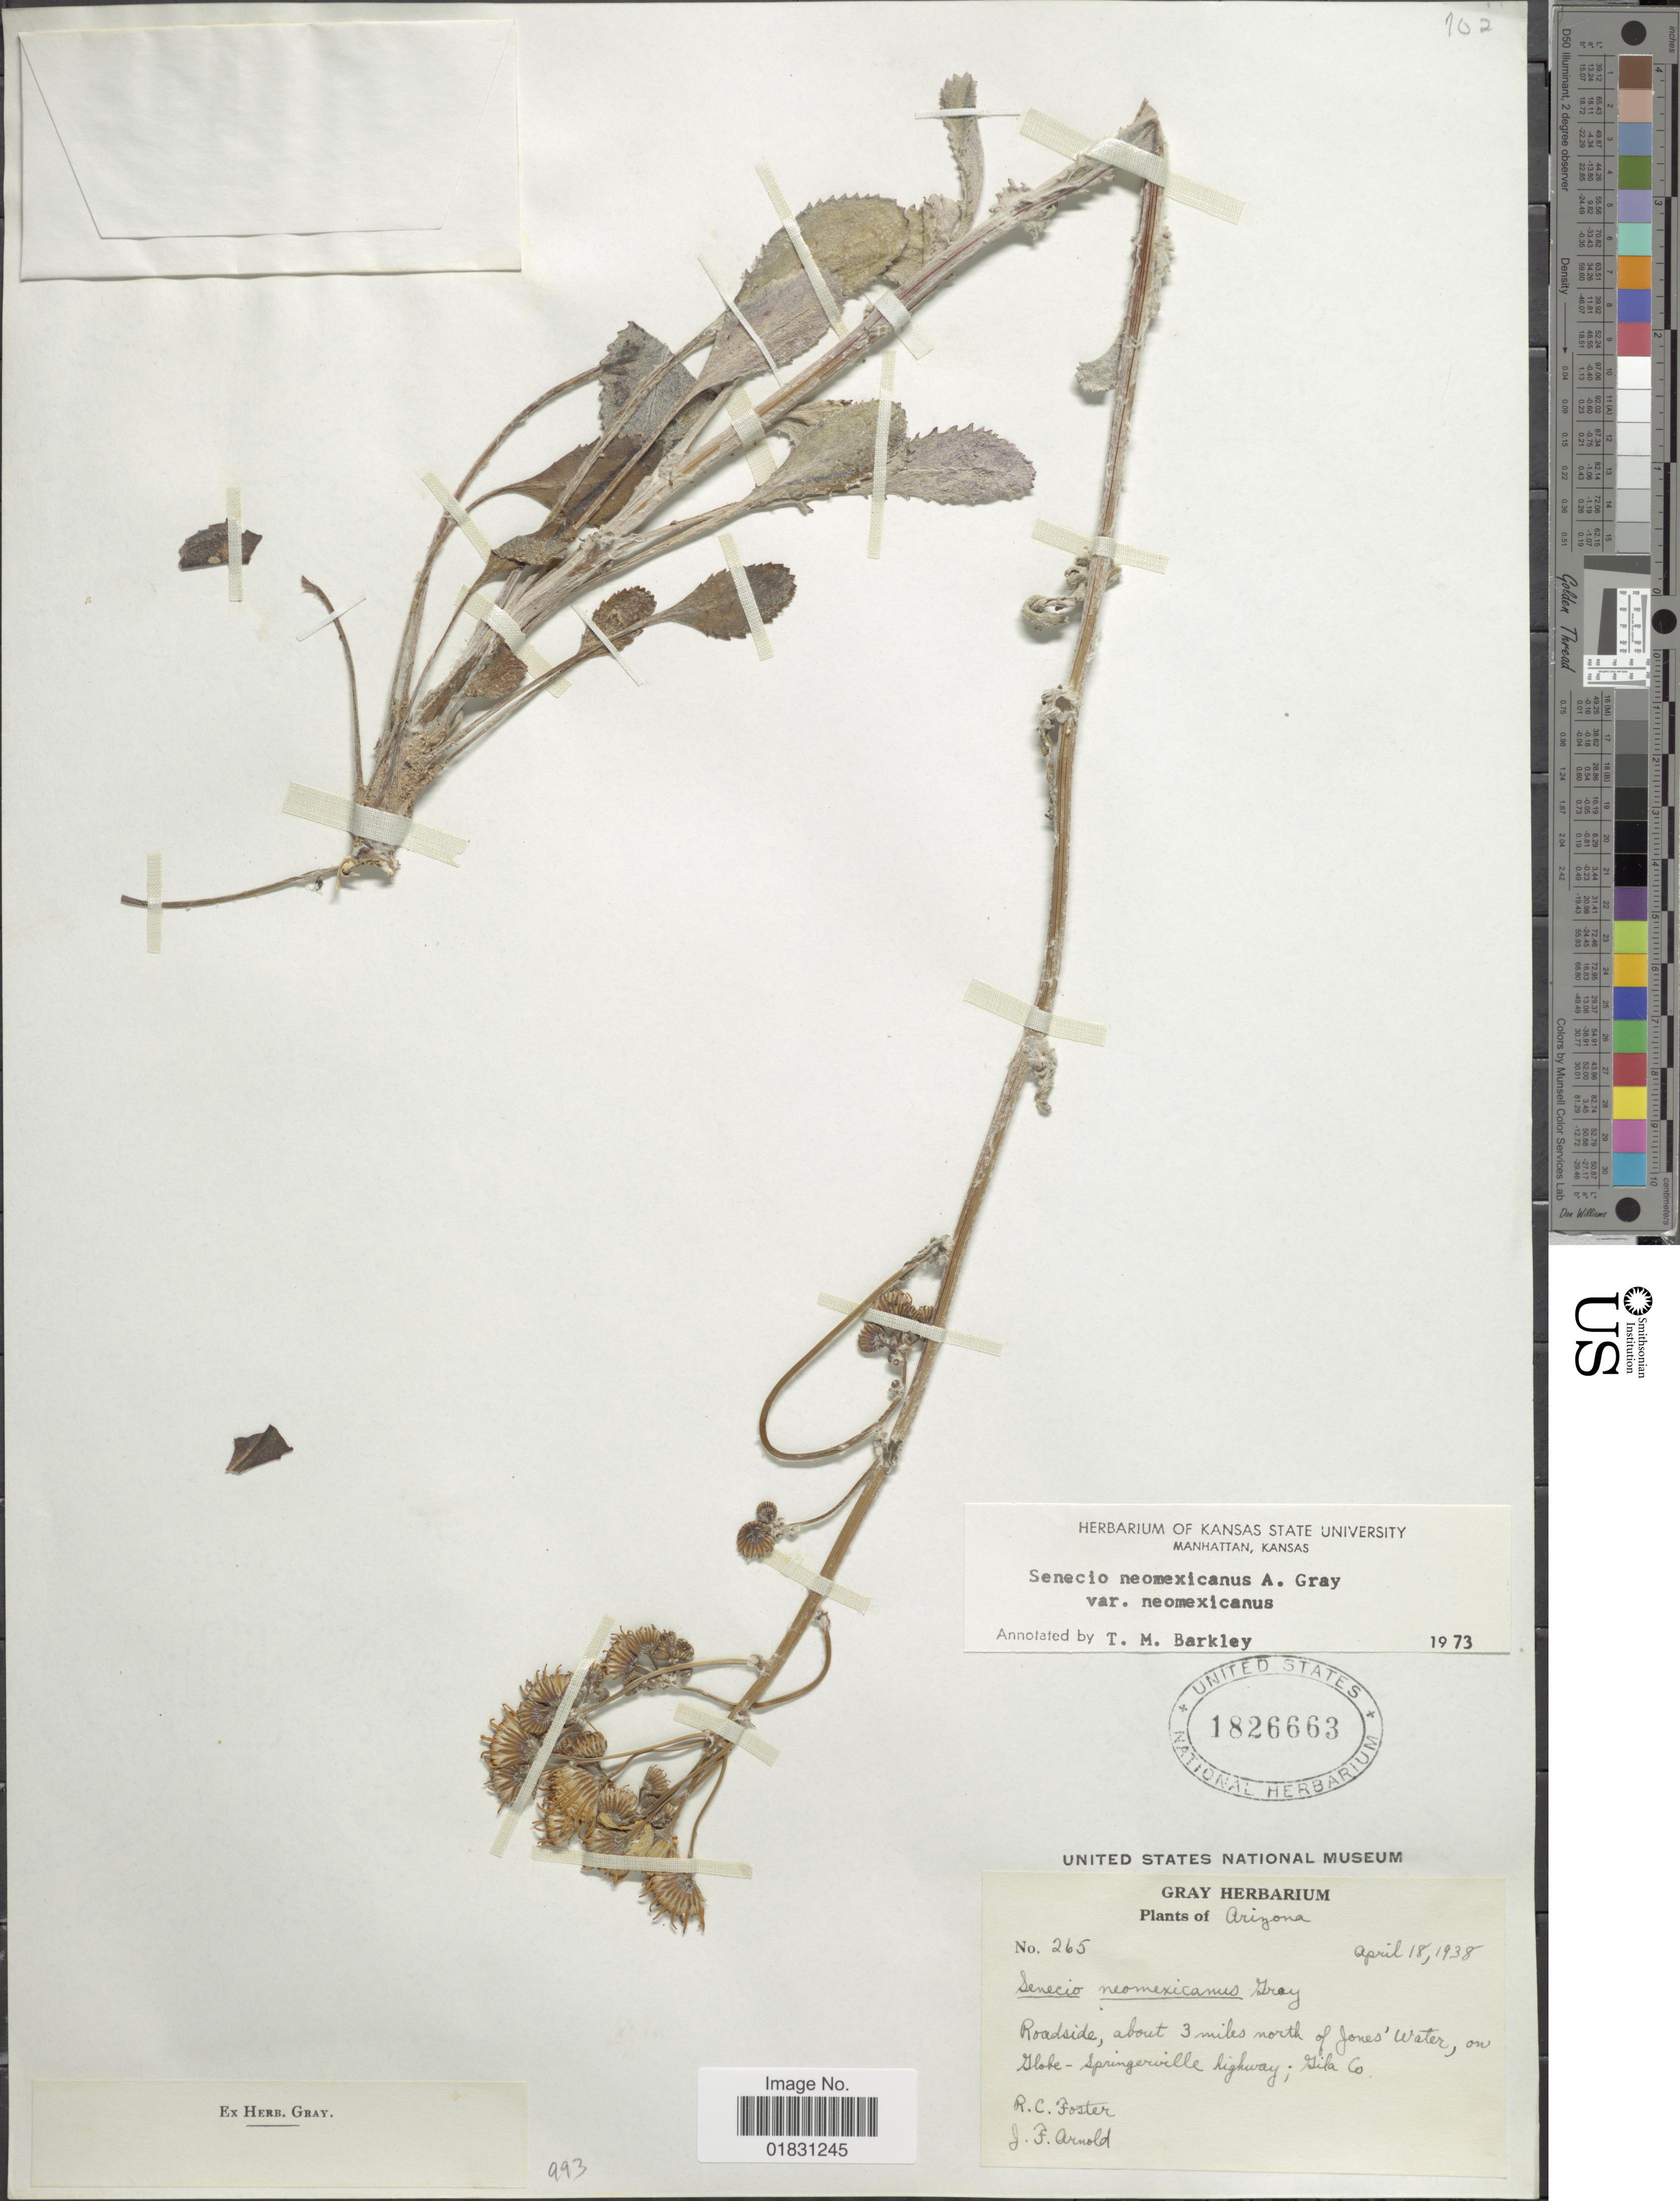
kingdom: Plantae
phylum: Tracheophyta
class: Magnoliopsida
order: Asterales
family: Asteraceae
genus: Packera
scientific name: Packera neomexicana var. neomexicana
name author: (A. Gray) W.A. Weber & Á. Löve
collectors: R. C. Foster & J. F. Arnold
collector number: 265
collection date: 1938-04-18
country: United States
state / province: Arizona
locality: Roadside, about 3 miles north of Jones's Water, on Globe - spirngville highway; Gila Co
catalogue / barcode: US 1826663